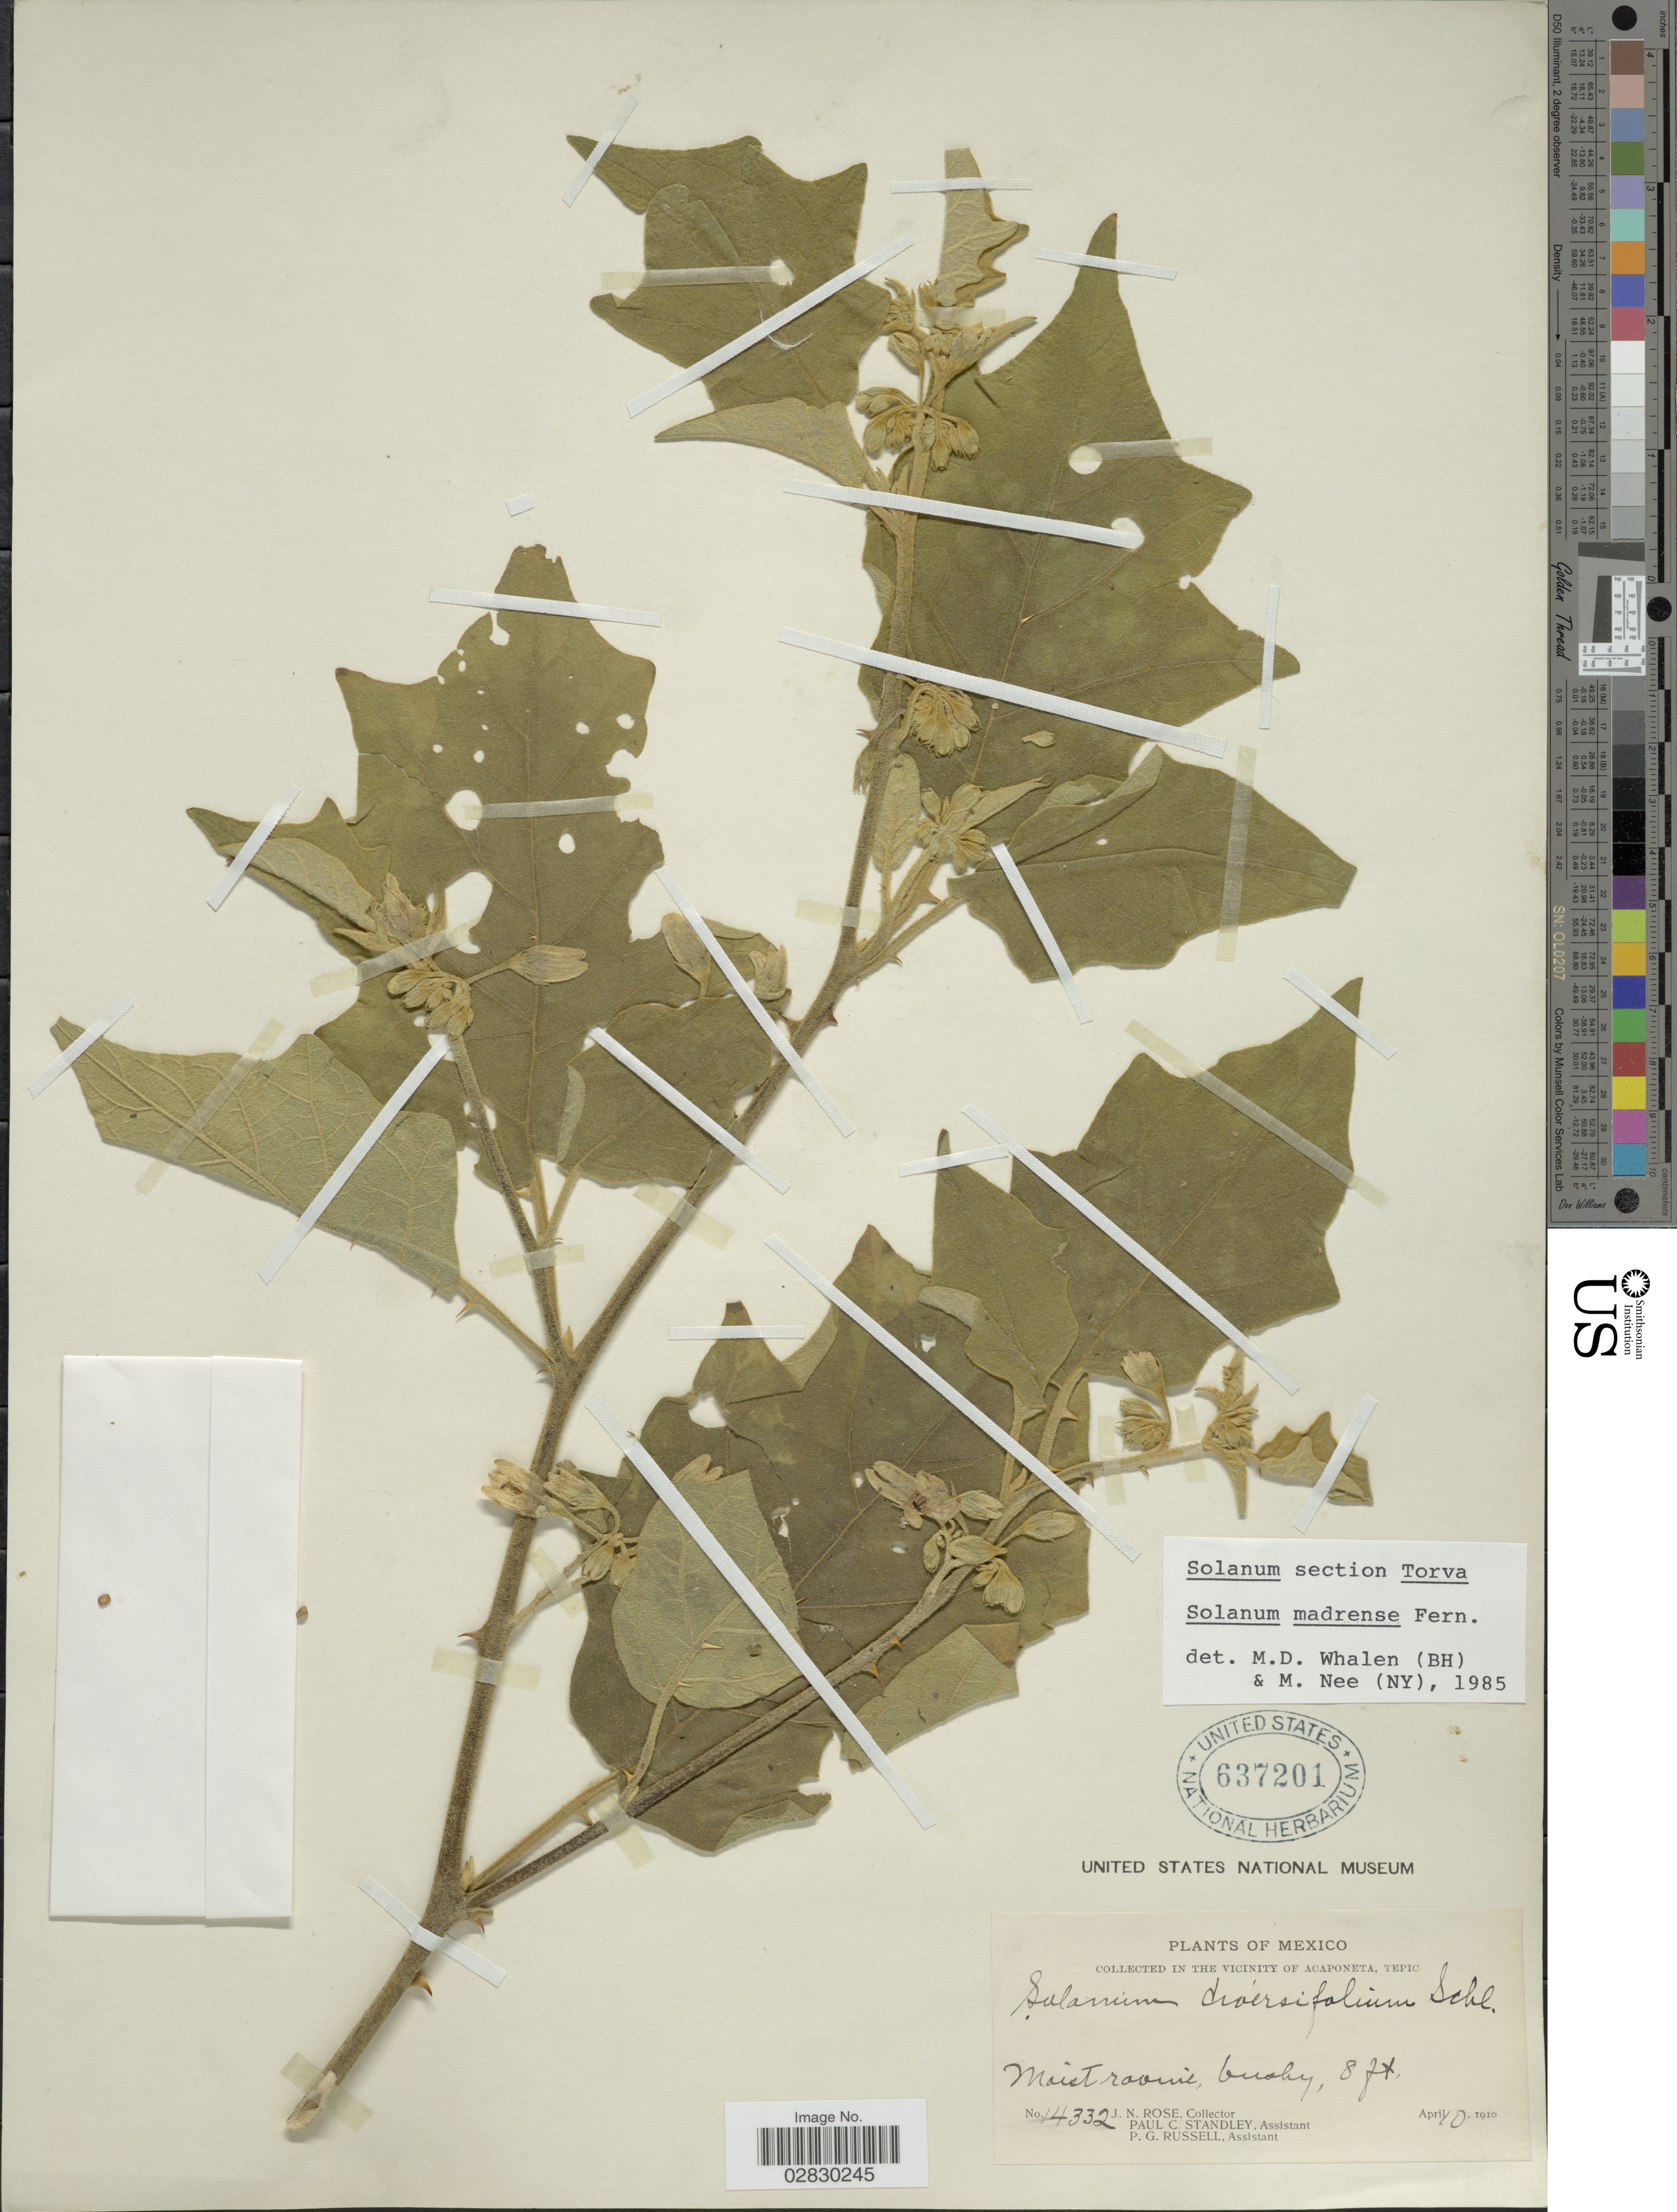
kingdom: Plantae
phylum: Tracheophyta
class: Magnoliopsida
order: Solanales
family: Solanaceae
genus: Solanum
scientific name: Solanum madrense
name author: Fernald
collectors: J. N. Rose, P. C. Standley & P. G. Russell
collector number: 14332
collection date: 1910-04-10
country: Mexico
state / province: Nayarit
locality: In the vicinity of Acaponeta, Tepic.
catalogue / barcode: US 637201